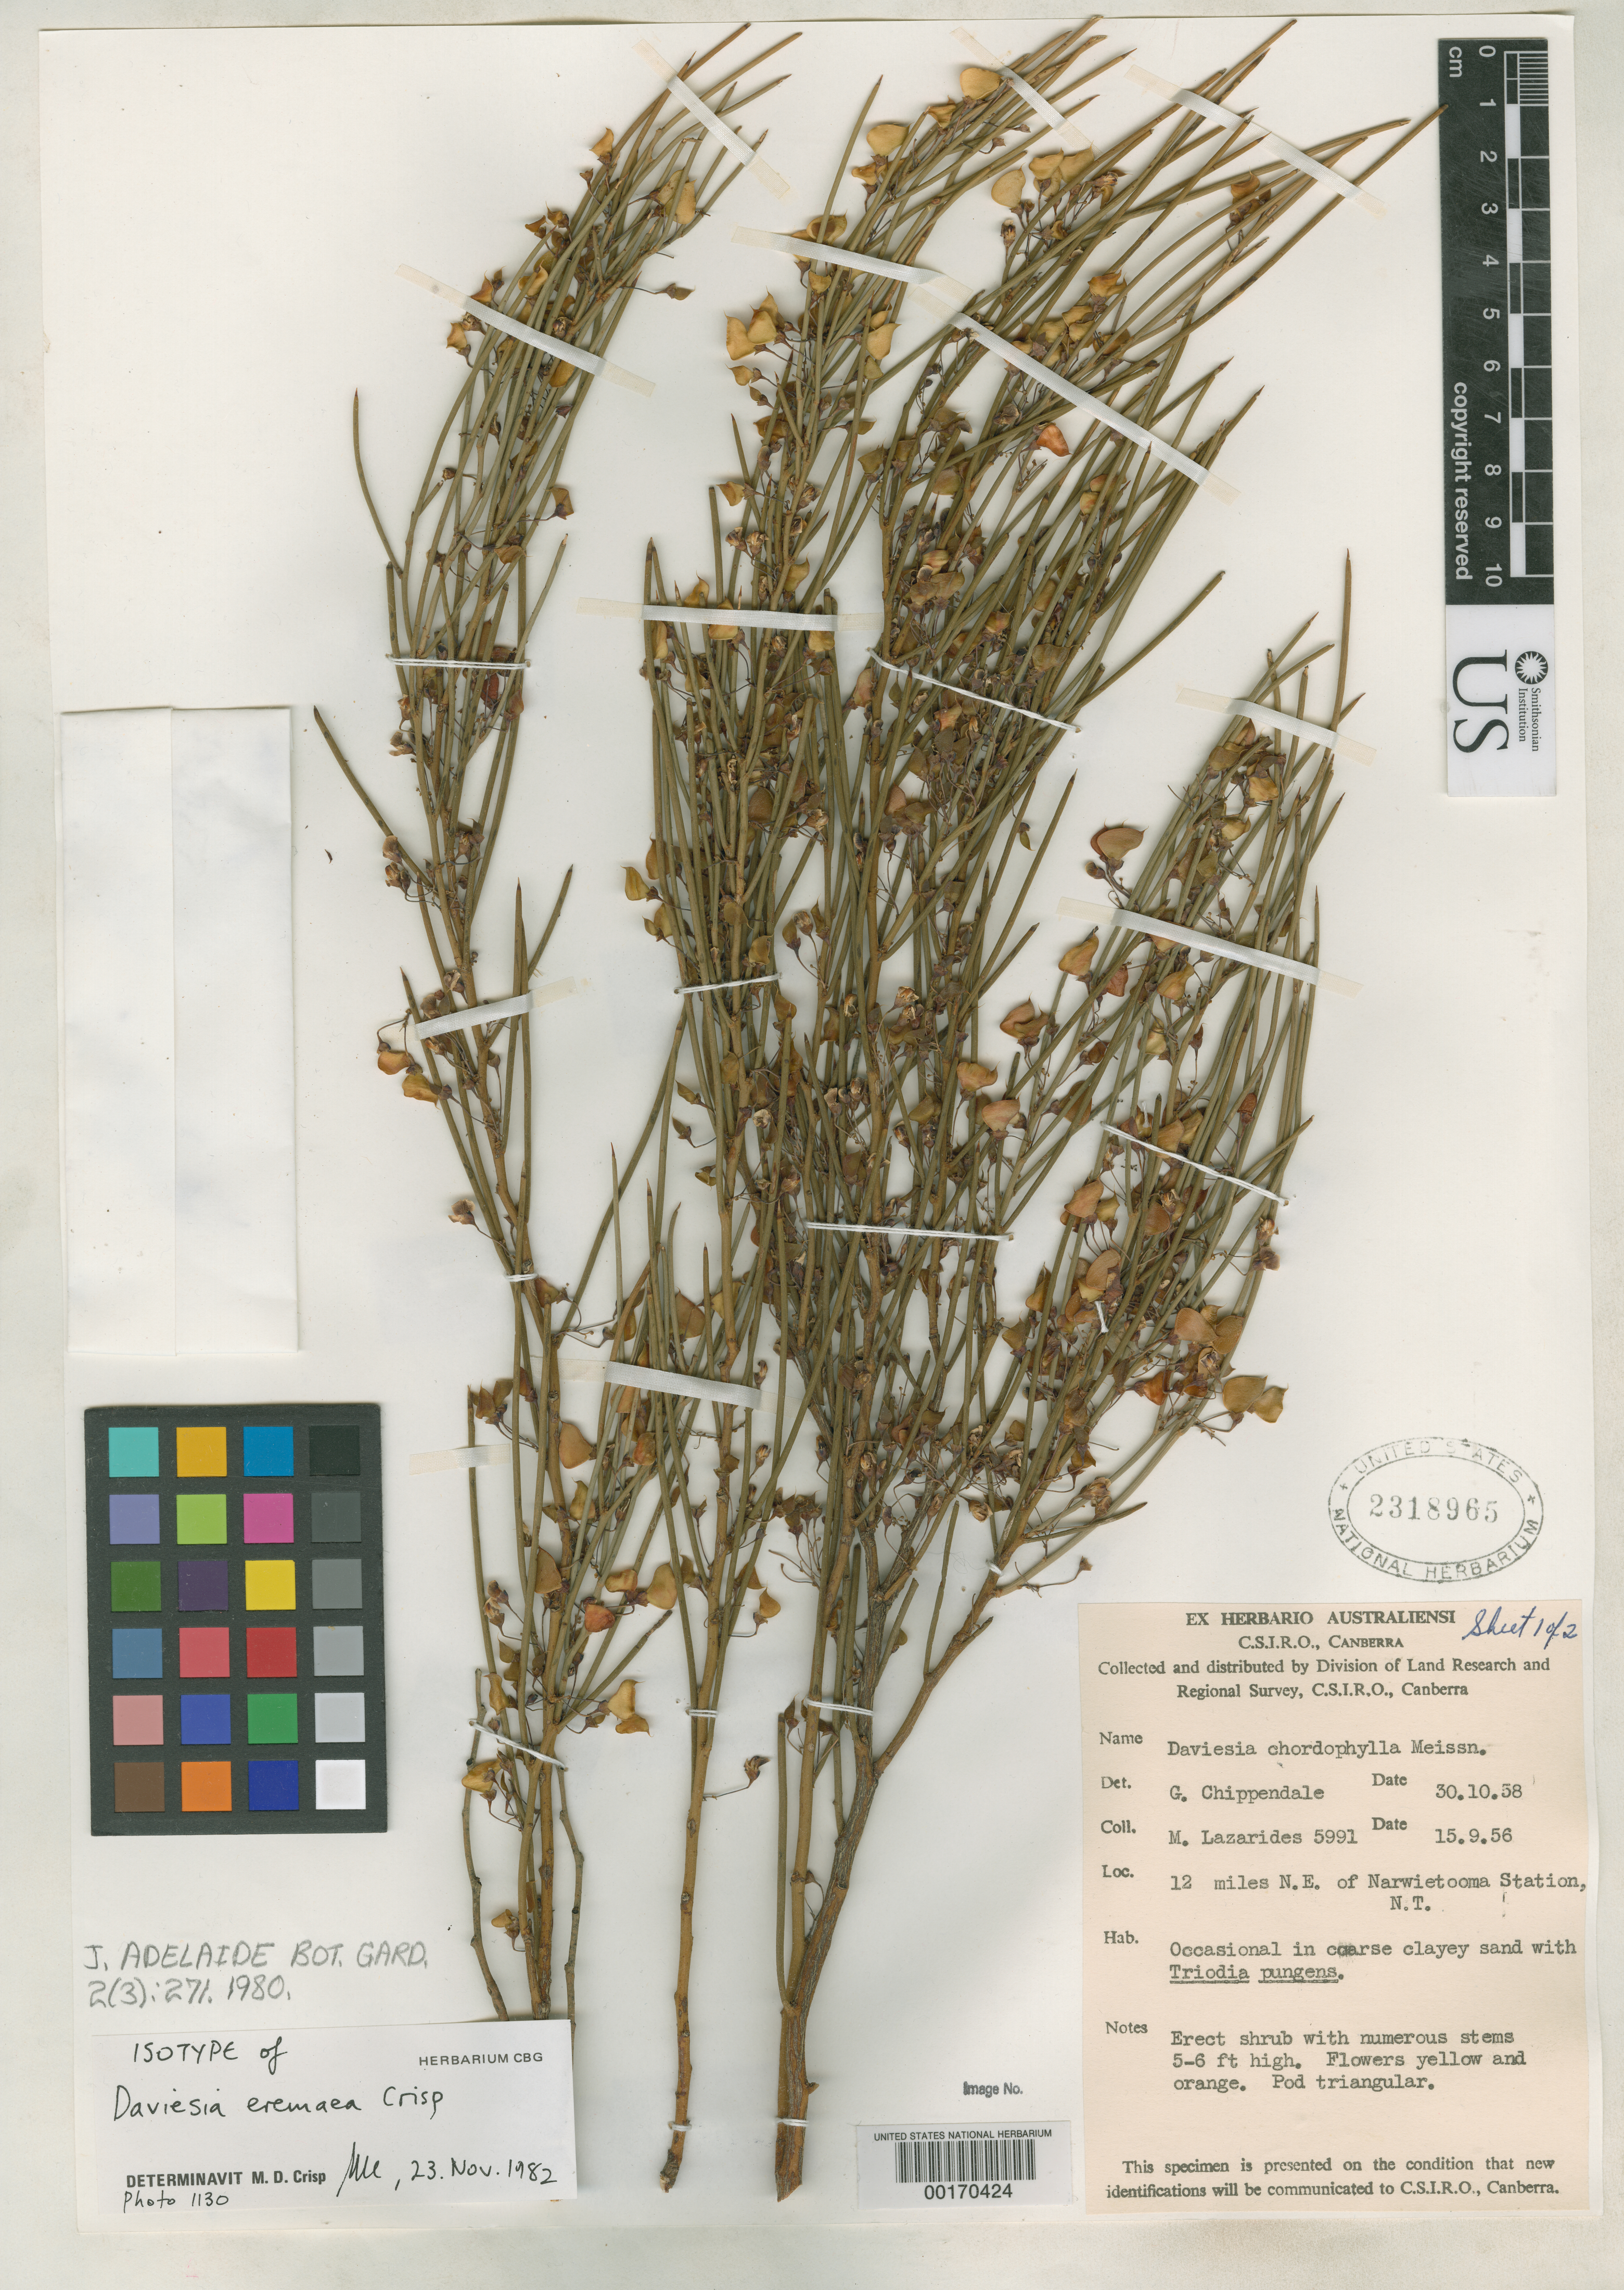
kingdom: Plantae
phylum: Tracheophyta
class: Magnoliopsida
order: Fabales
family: Fabaceae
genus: Daviesia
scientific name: Daviesia eremaea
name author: Crisp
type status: Isotype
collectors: M. Lazarides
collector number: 5991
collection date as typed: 15 Sep 1956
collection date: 1956-09-15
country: Australia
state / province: Northern Territory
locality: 12 mi NE of Narwietooma Station.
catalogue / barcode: US 2318965